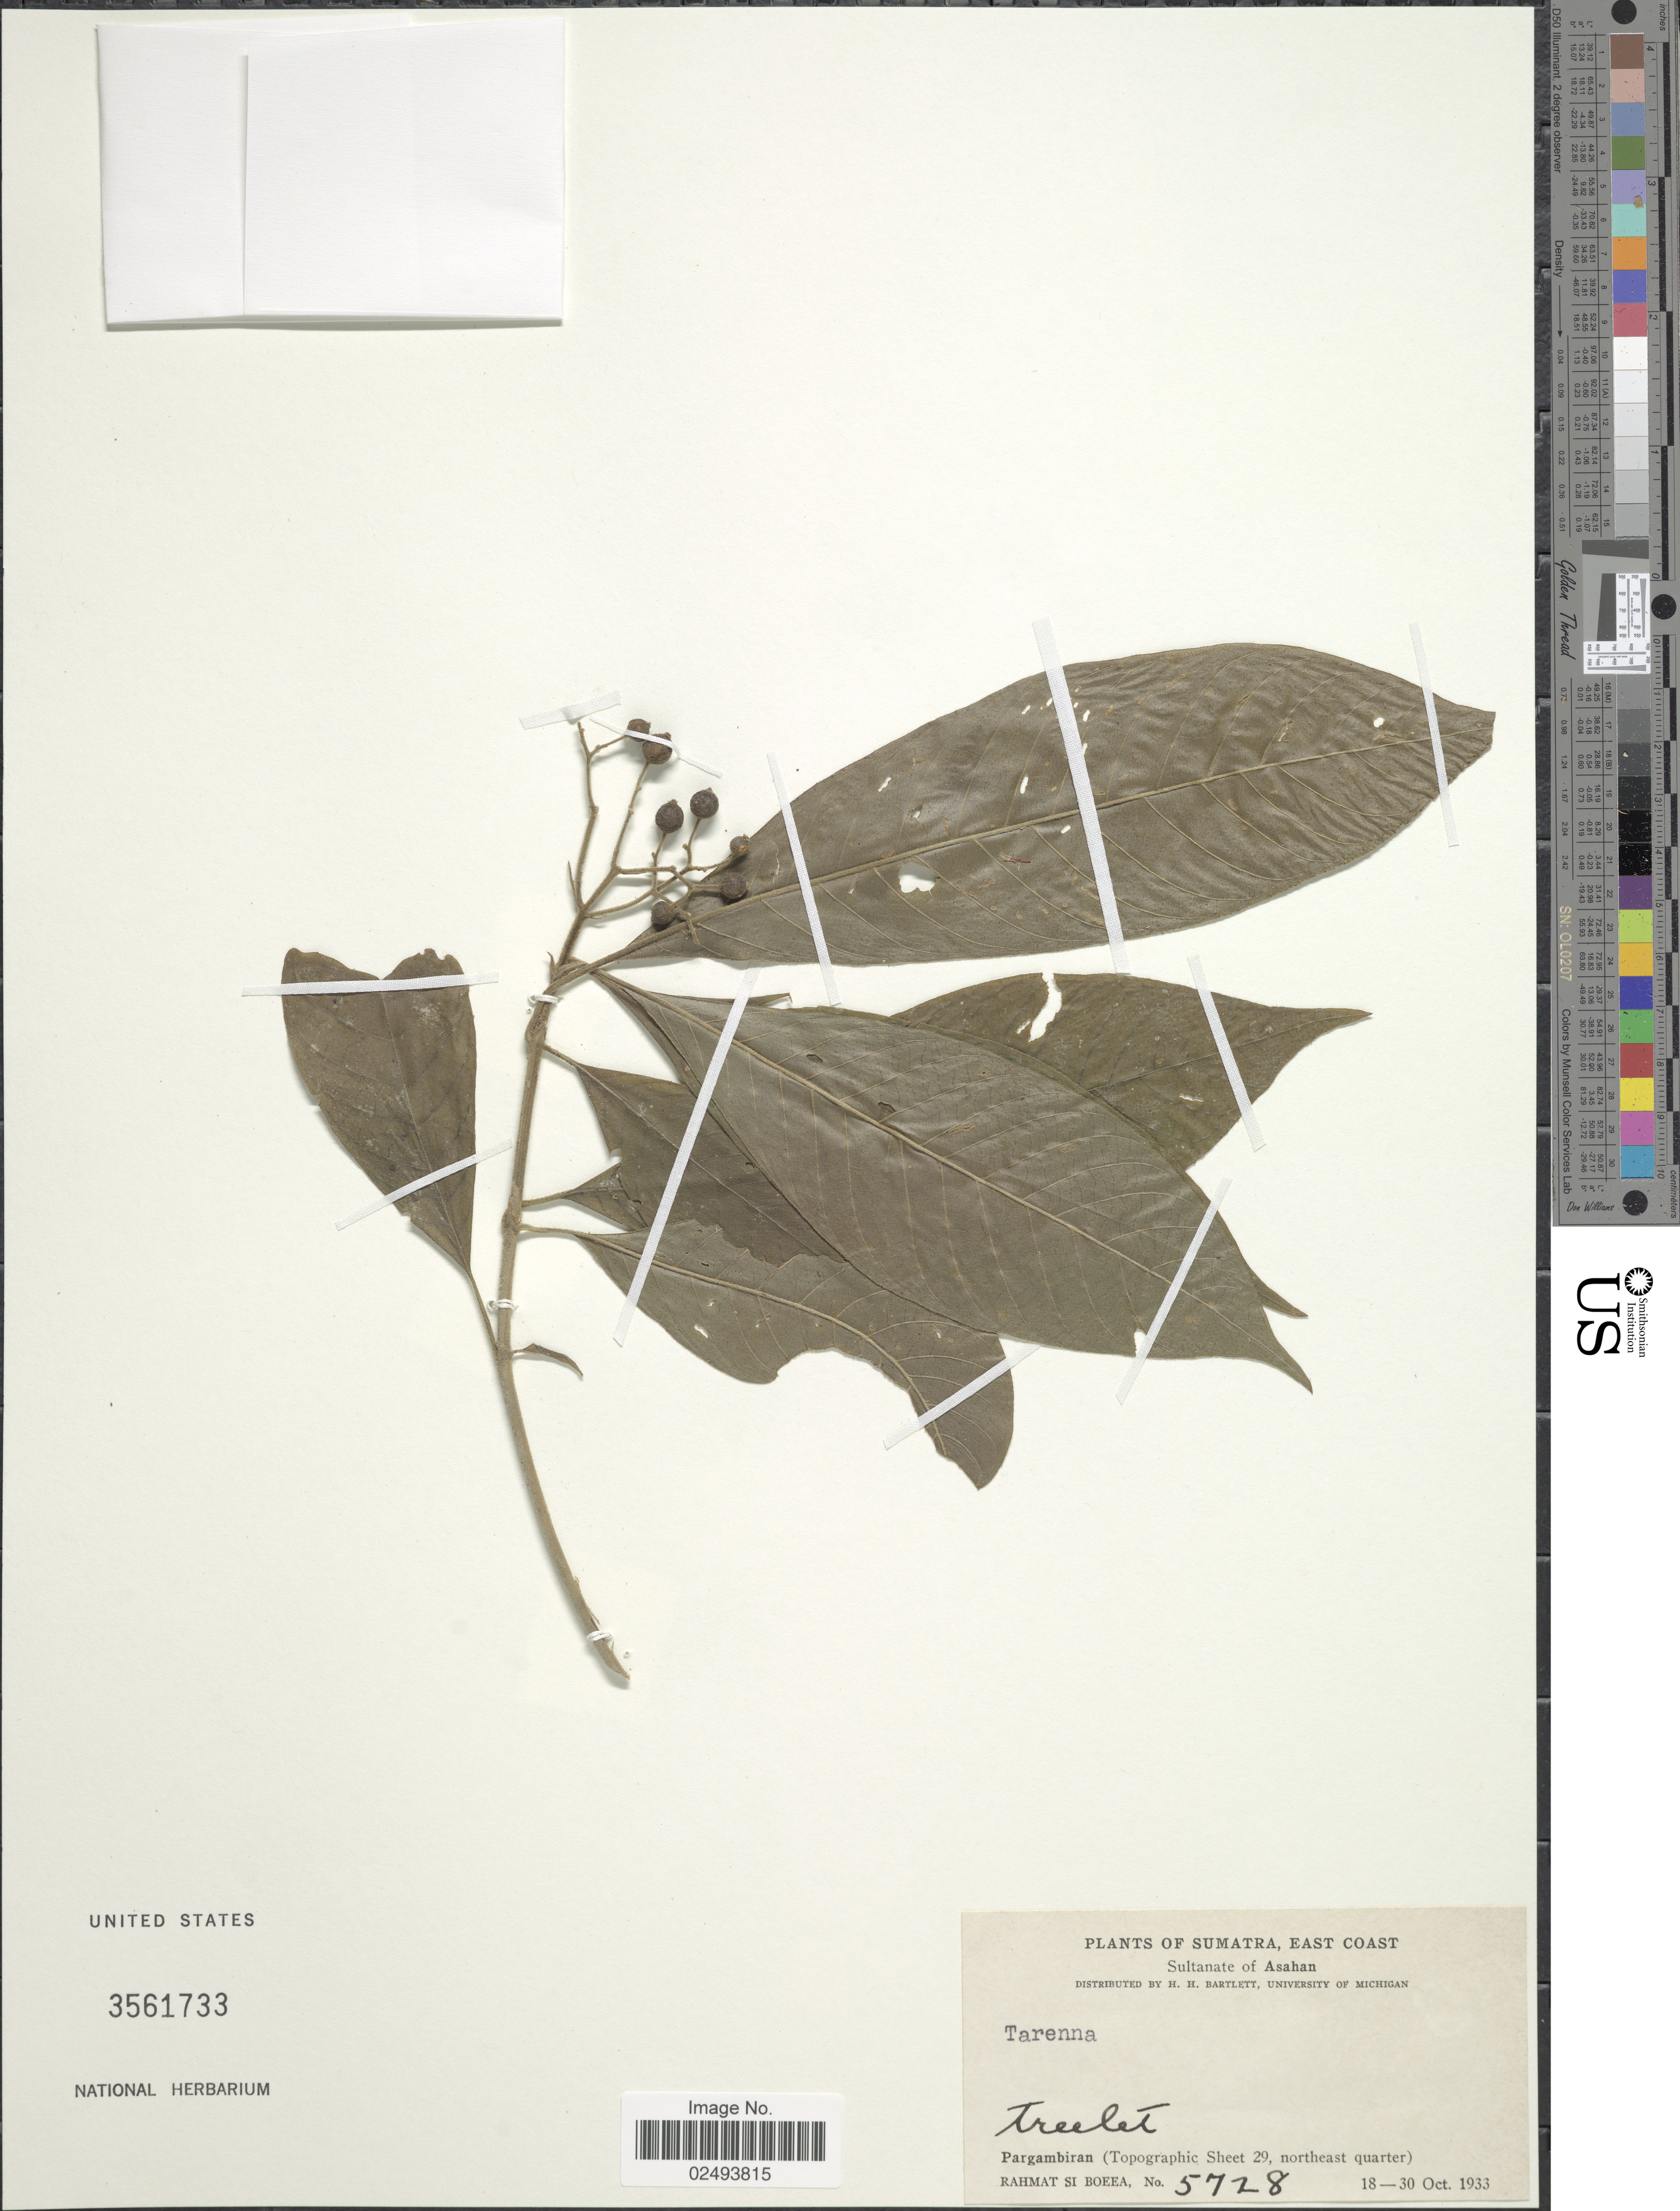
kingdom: Plantae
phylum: Tracheophyta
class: Magnoliopsida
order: Gentianales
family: Rubiaceae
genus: Tarenna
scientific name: Tarenna sp.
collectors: Rahmat Si Boeea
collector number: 5728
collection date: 1933-10-18/1933-10-30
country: Indonesia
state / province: Sumatra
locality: East Coast. Sultanate of Asahan. Pargambiran (Topographic Sheet 29, northeast quarter)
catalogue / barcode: US 3561733